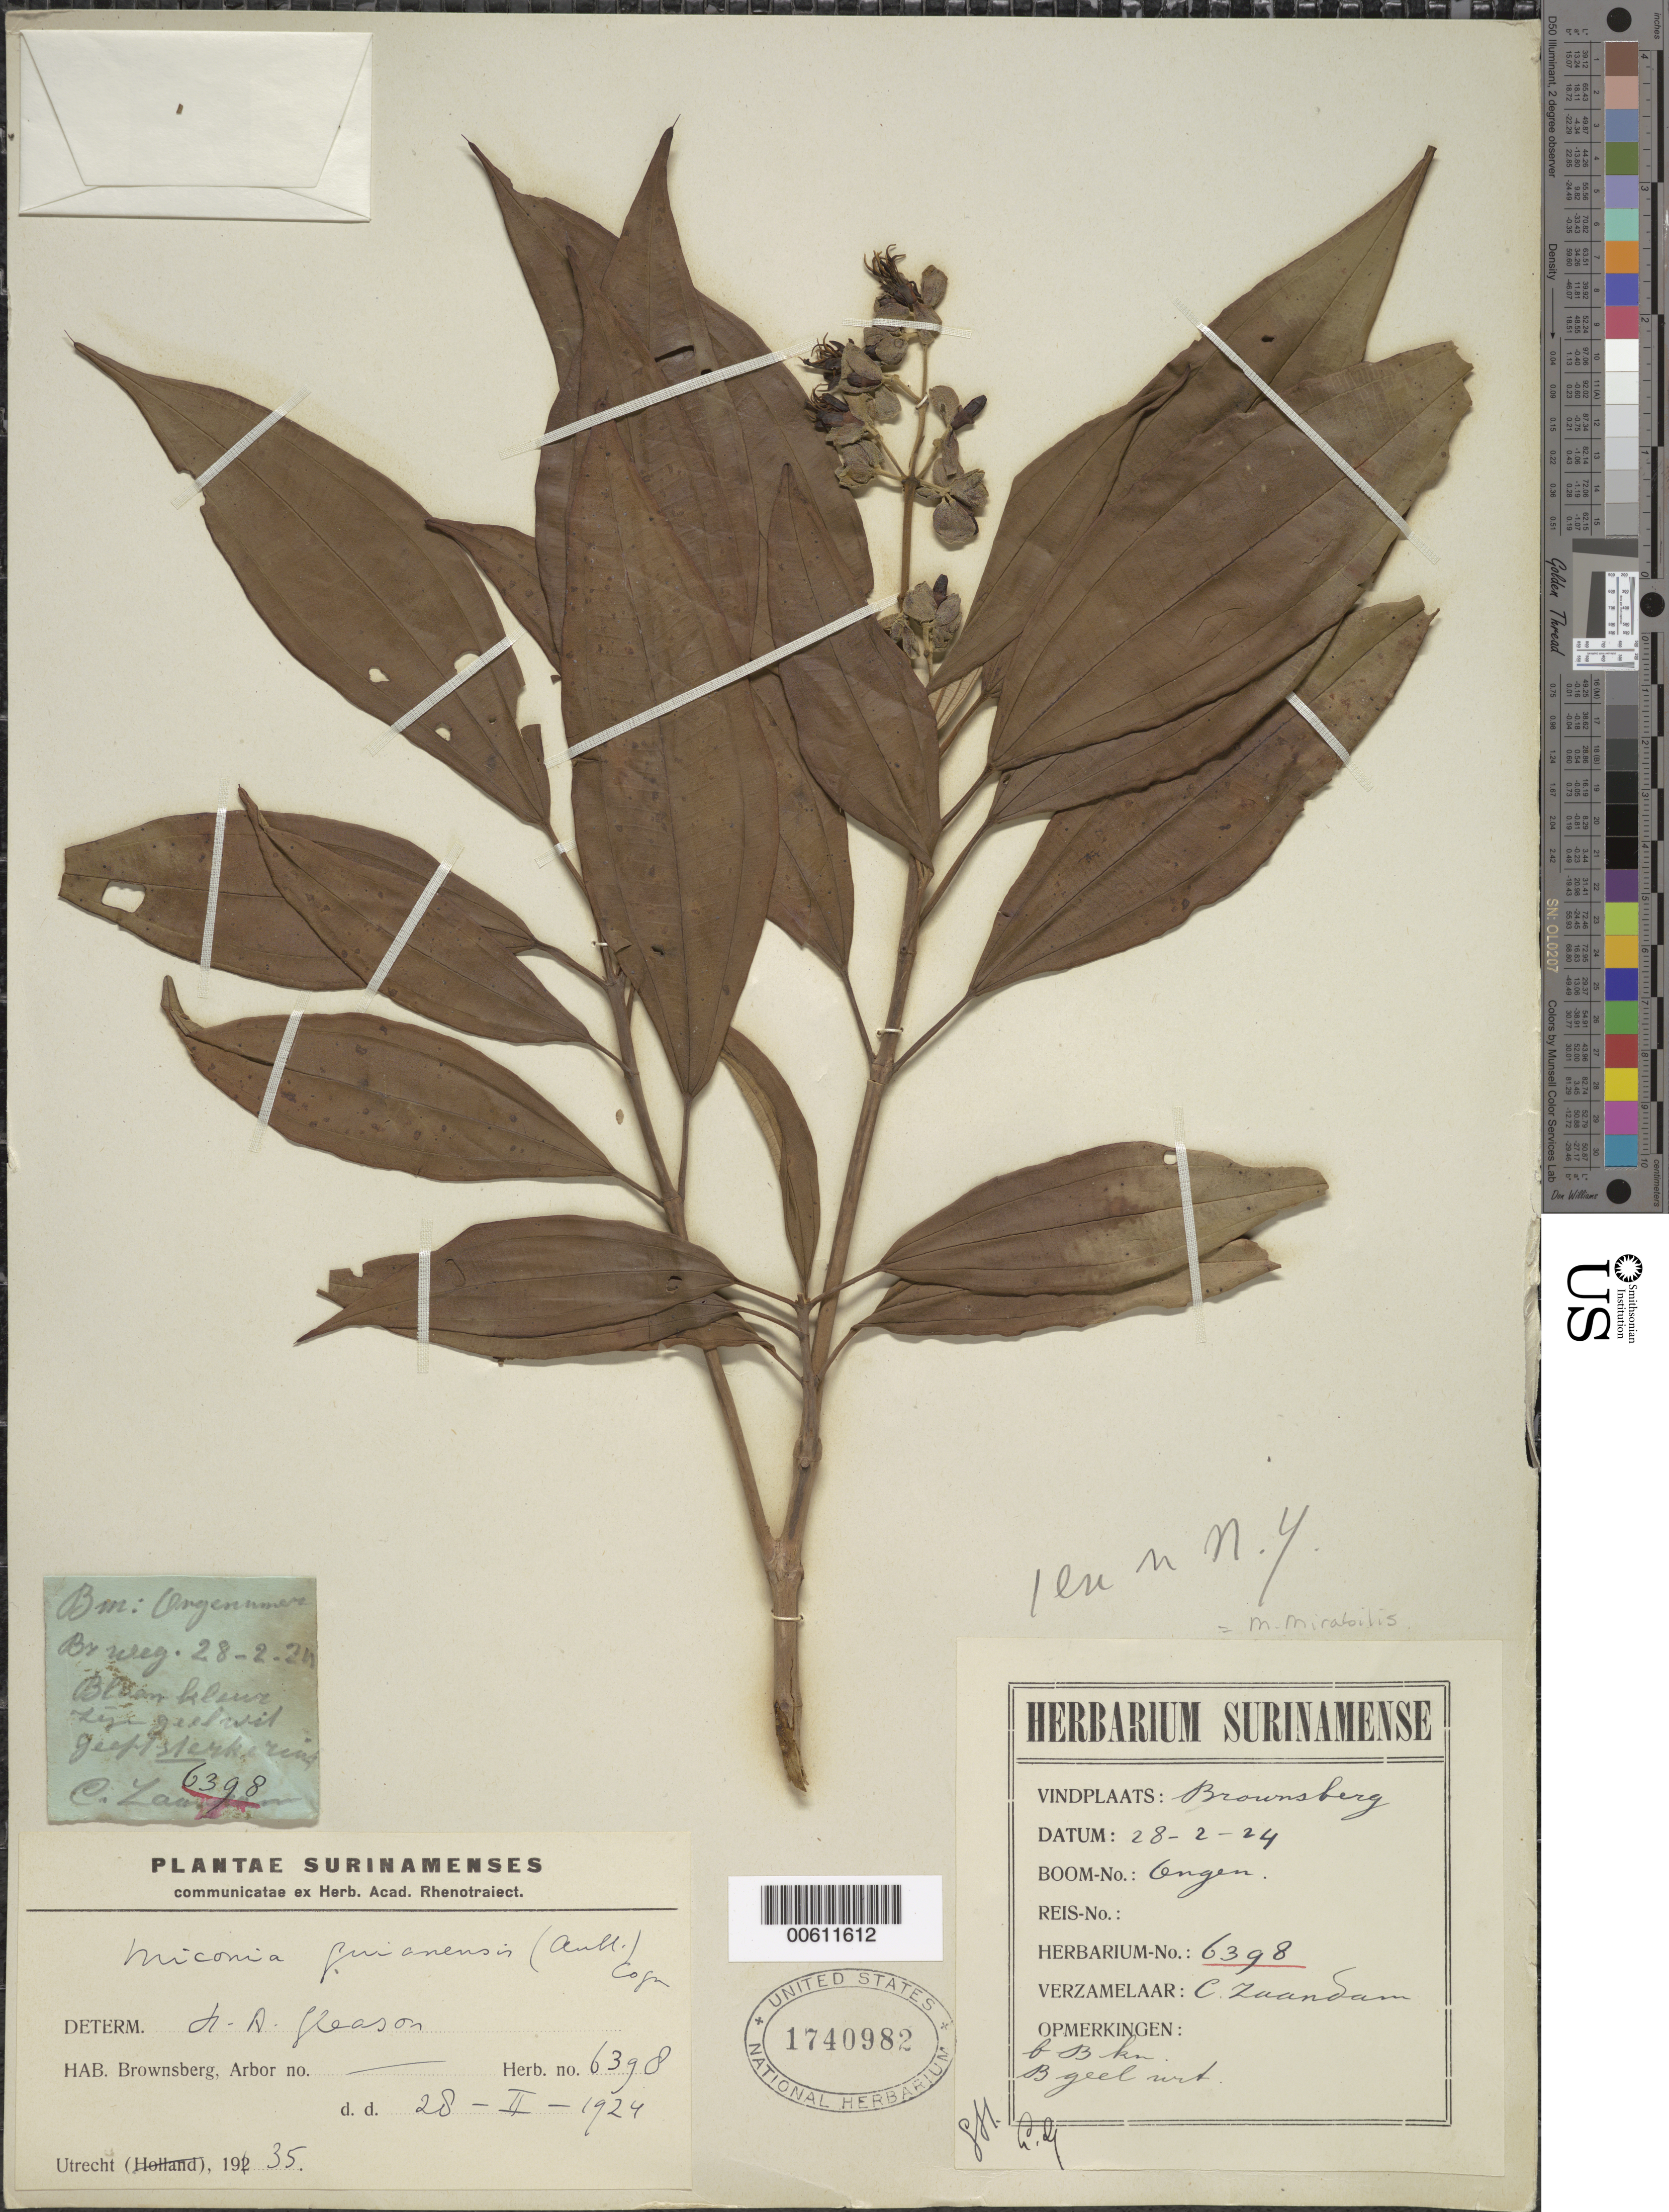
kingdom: Plantae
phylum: Tracheophyta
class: Magnoliopsida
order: Myrtales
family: Melastomataceae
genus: Miconia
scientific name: Miconia mirabilis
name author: (Aubl.) L.O. Williams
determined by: Gleason, H. A.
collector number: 6398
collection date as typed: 28-Feb-24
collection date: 1924-02-28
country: Suriname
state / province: Brokopondo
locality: Brownsberg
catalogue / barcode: US 1740982